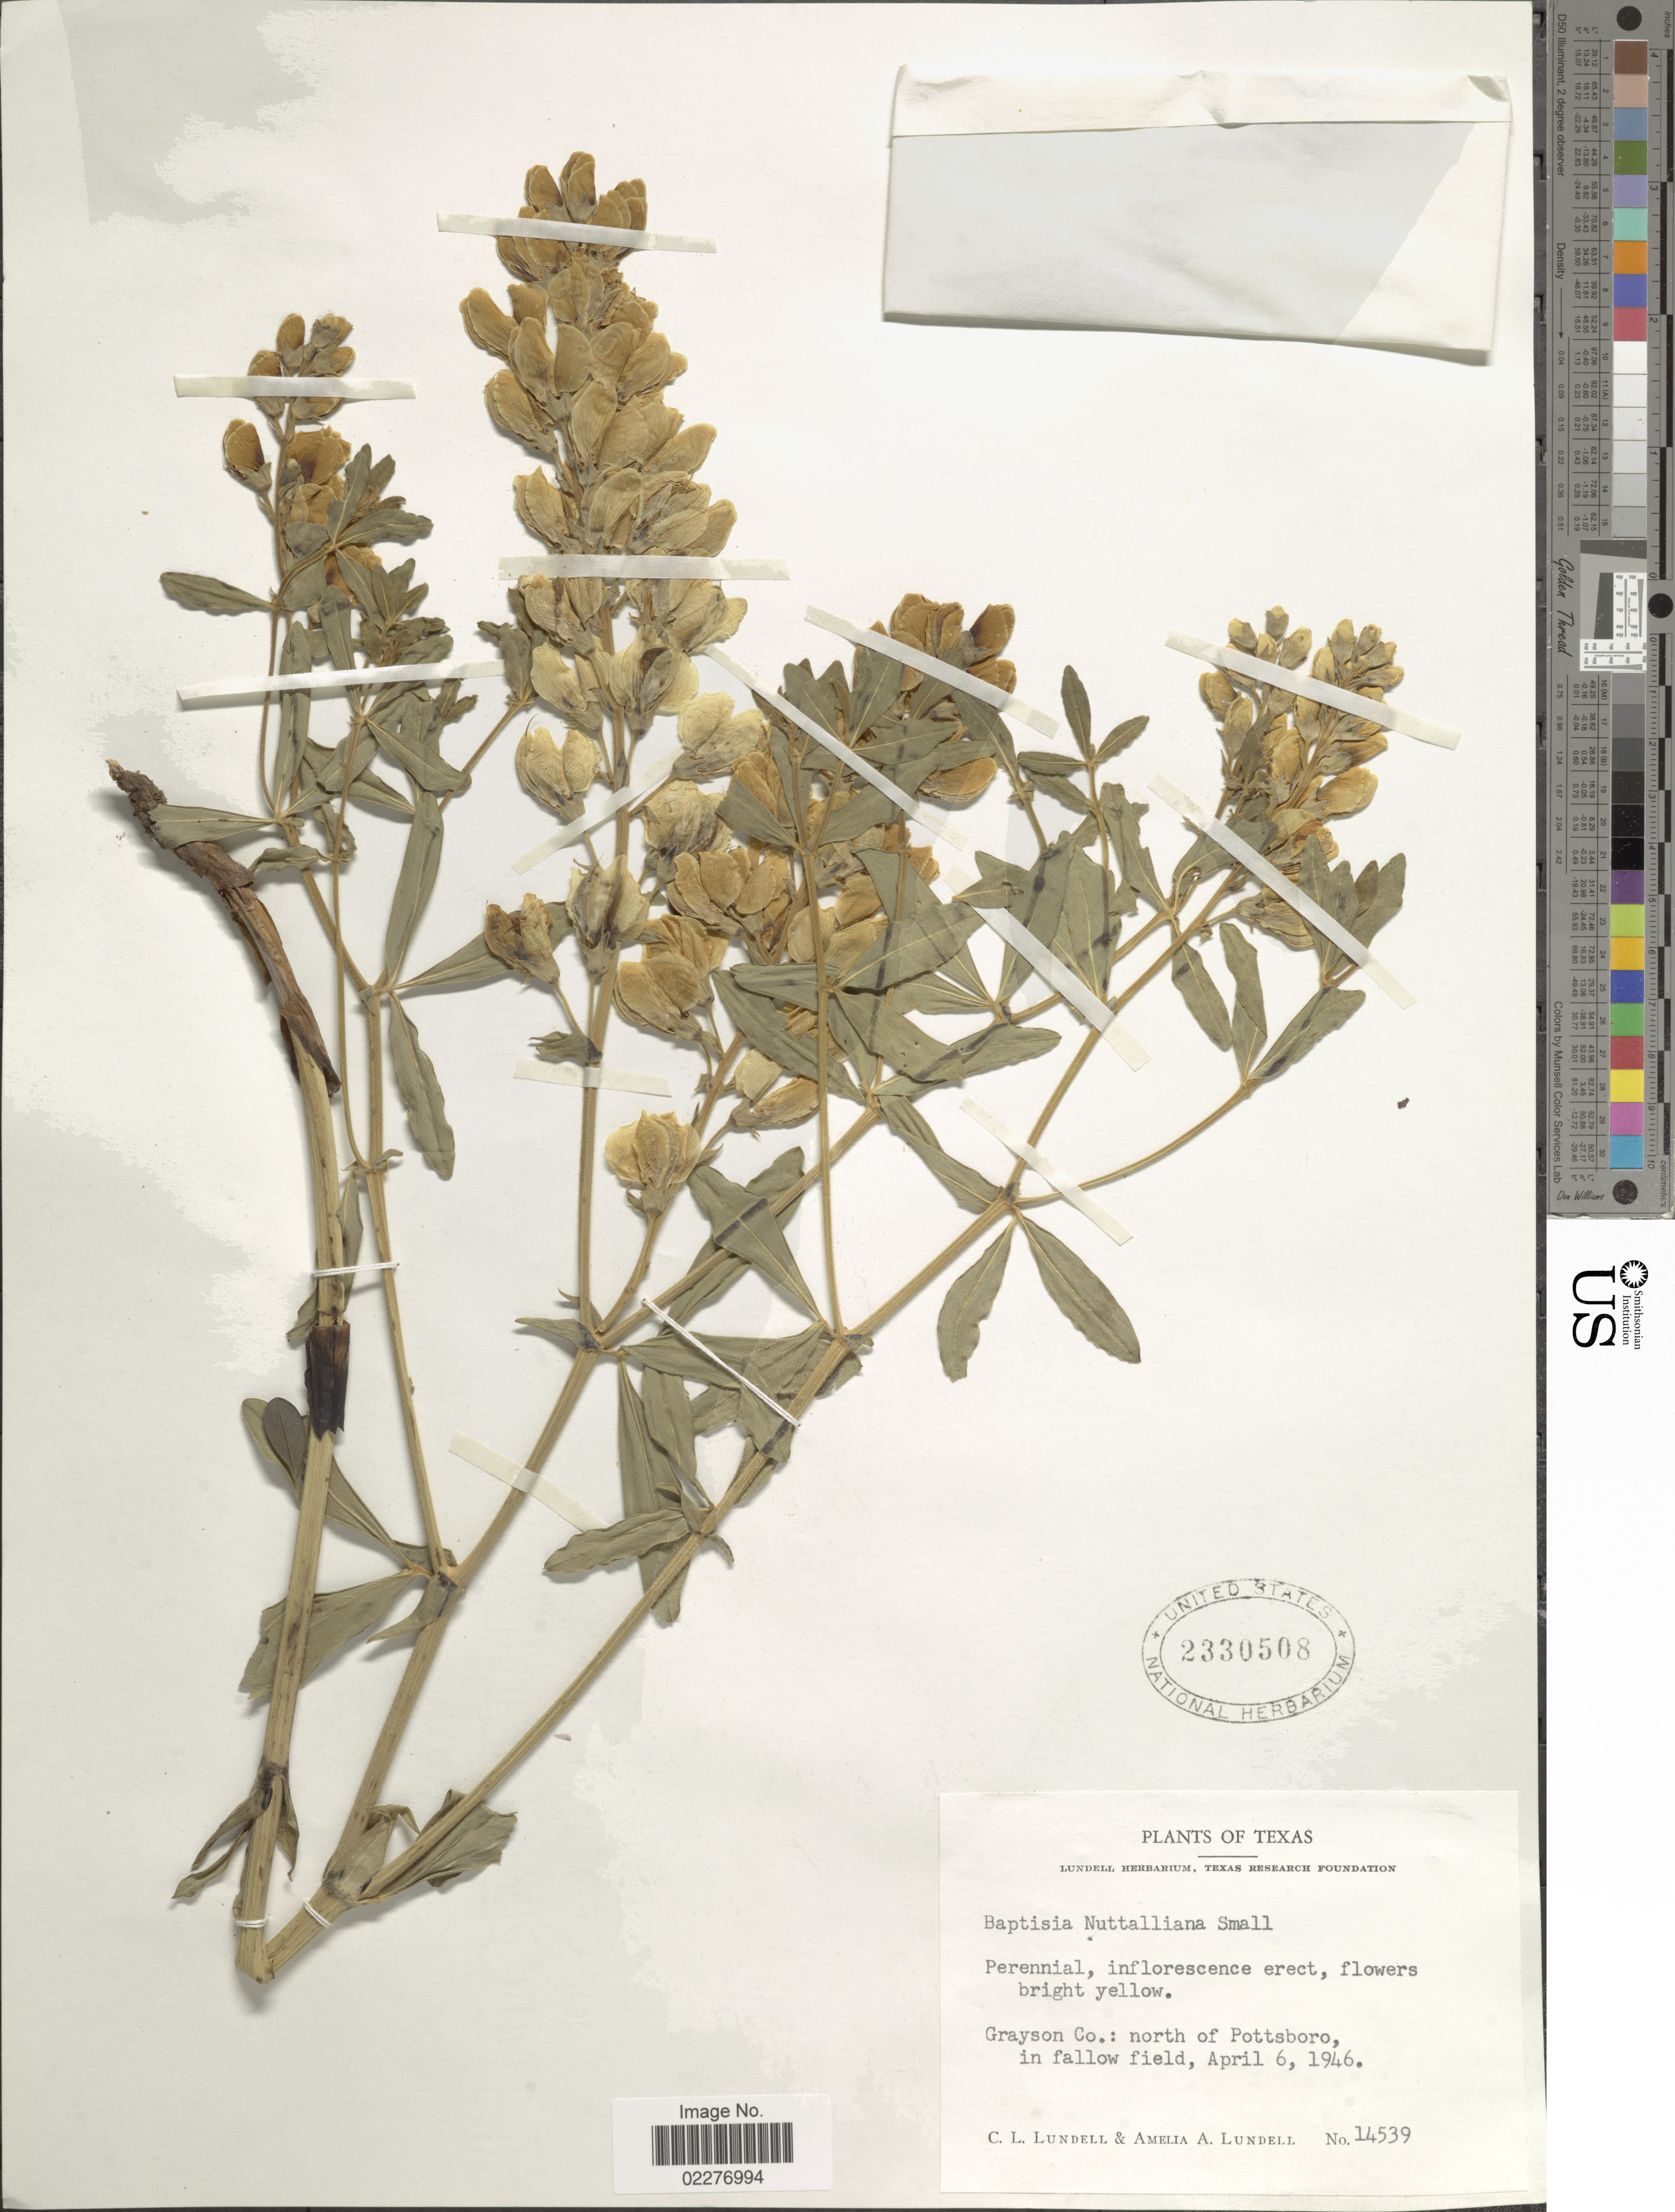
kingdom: Plantae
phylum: Tracheophyta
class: Magnoliopsida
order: Fabales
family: Fabaceae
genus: Baptisia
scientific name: Baptisia nuttalliana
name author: Small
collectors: C. L. Lundell & A. A. Lundell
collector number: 14539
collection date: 1946-04-06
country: United States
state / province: Texas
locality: Grayson Co: north of Pottsboro, in fallow field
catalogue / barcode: US 2330508